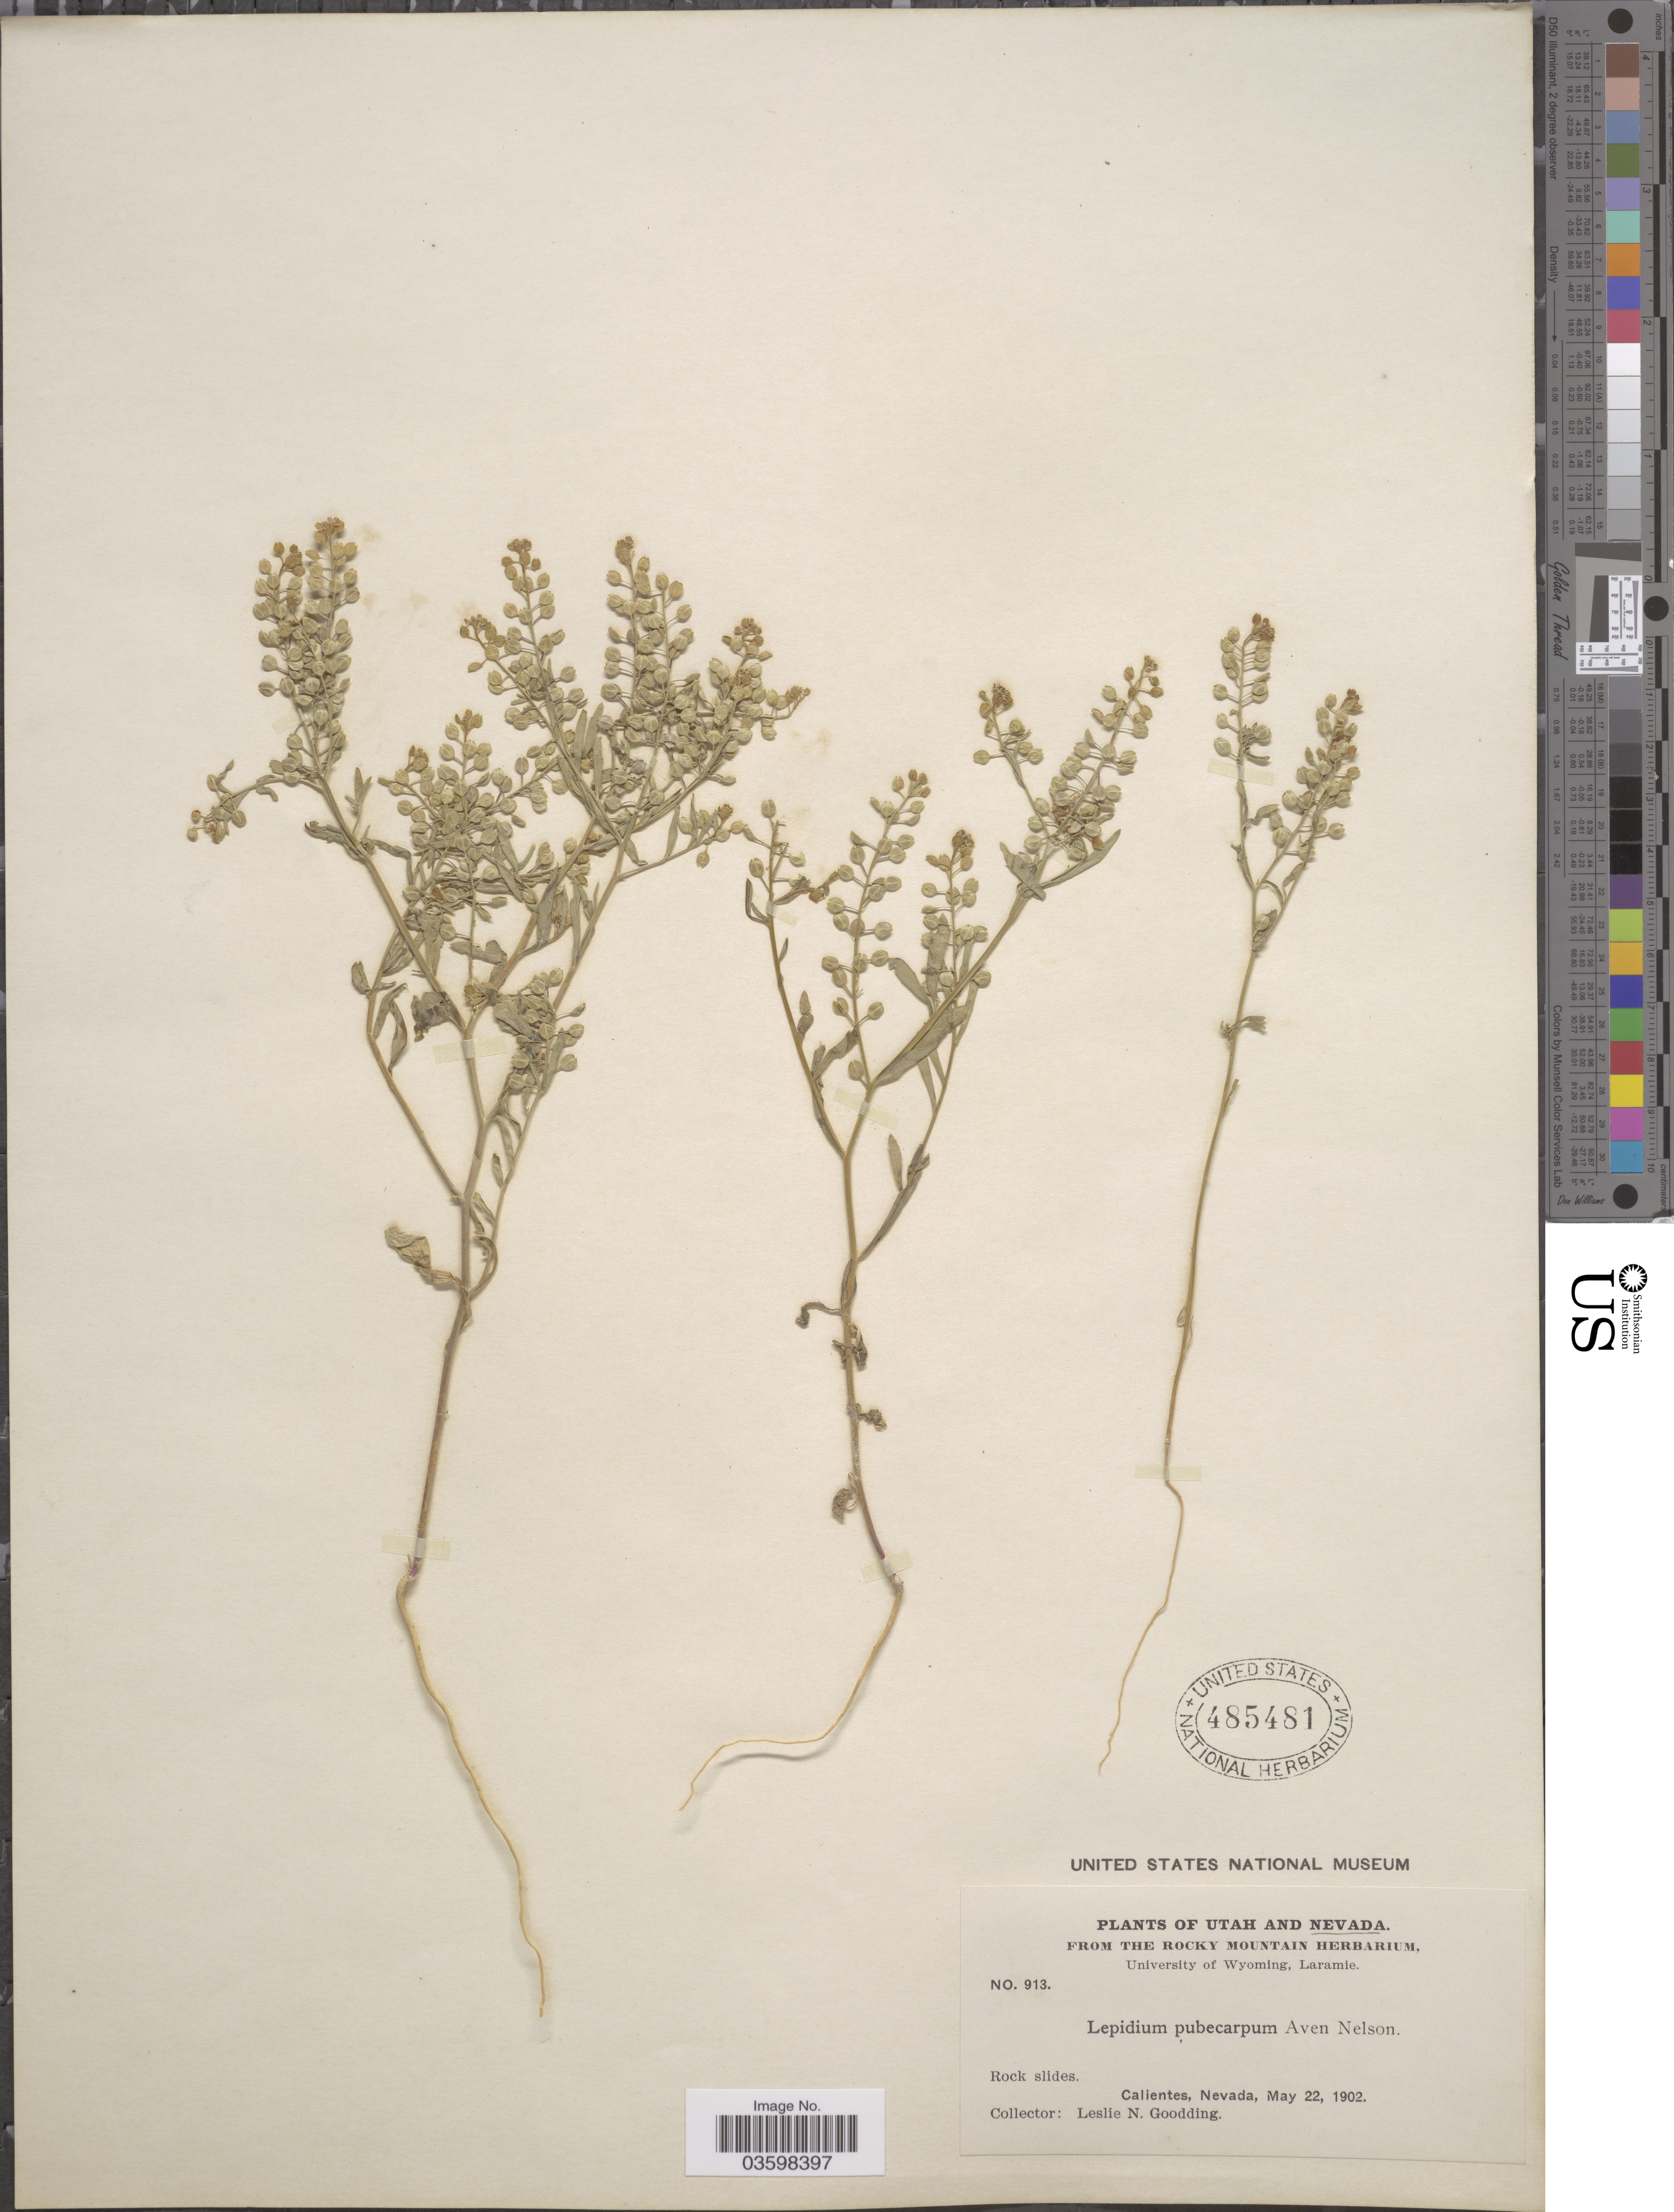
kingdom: Plantae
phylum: Tracheophyta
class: Magnoliopsida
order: Brassicales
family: Brassicaceae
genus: Lepidium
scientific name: Lepidium densiflorum var. pubecarpum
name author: (A. Nelson) Thell.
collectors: L. N. Goodding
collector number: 913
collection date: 1902-05-22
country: United States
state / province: Nevada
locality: Calientes.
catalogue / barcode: US 485481